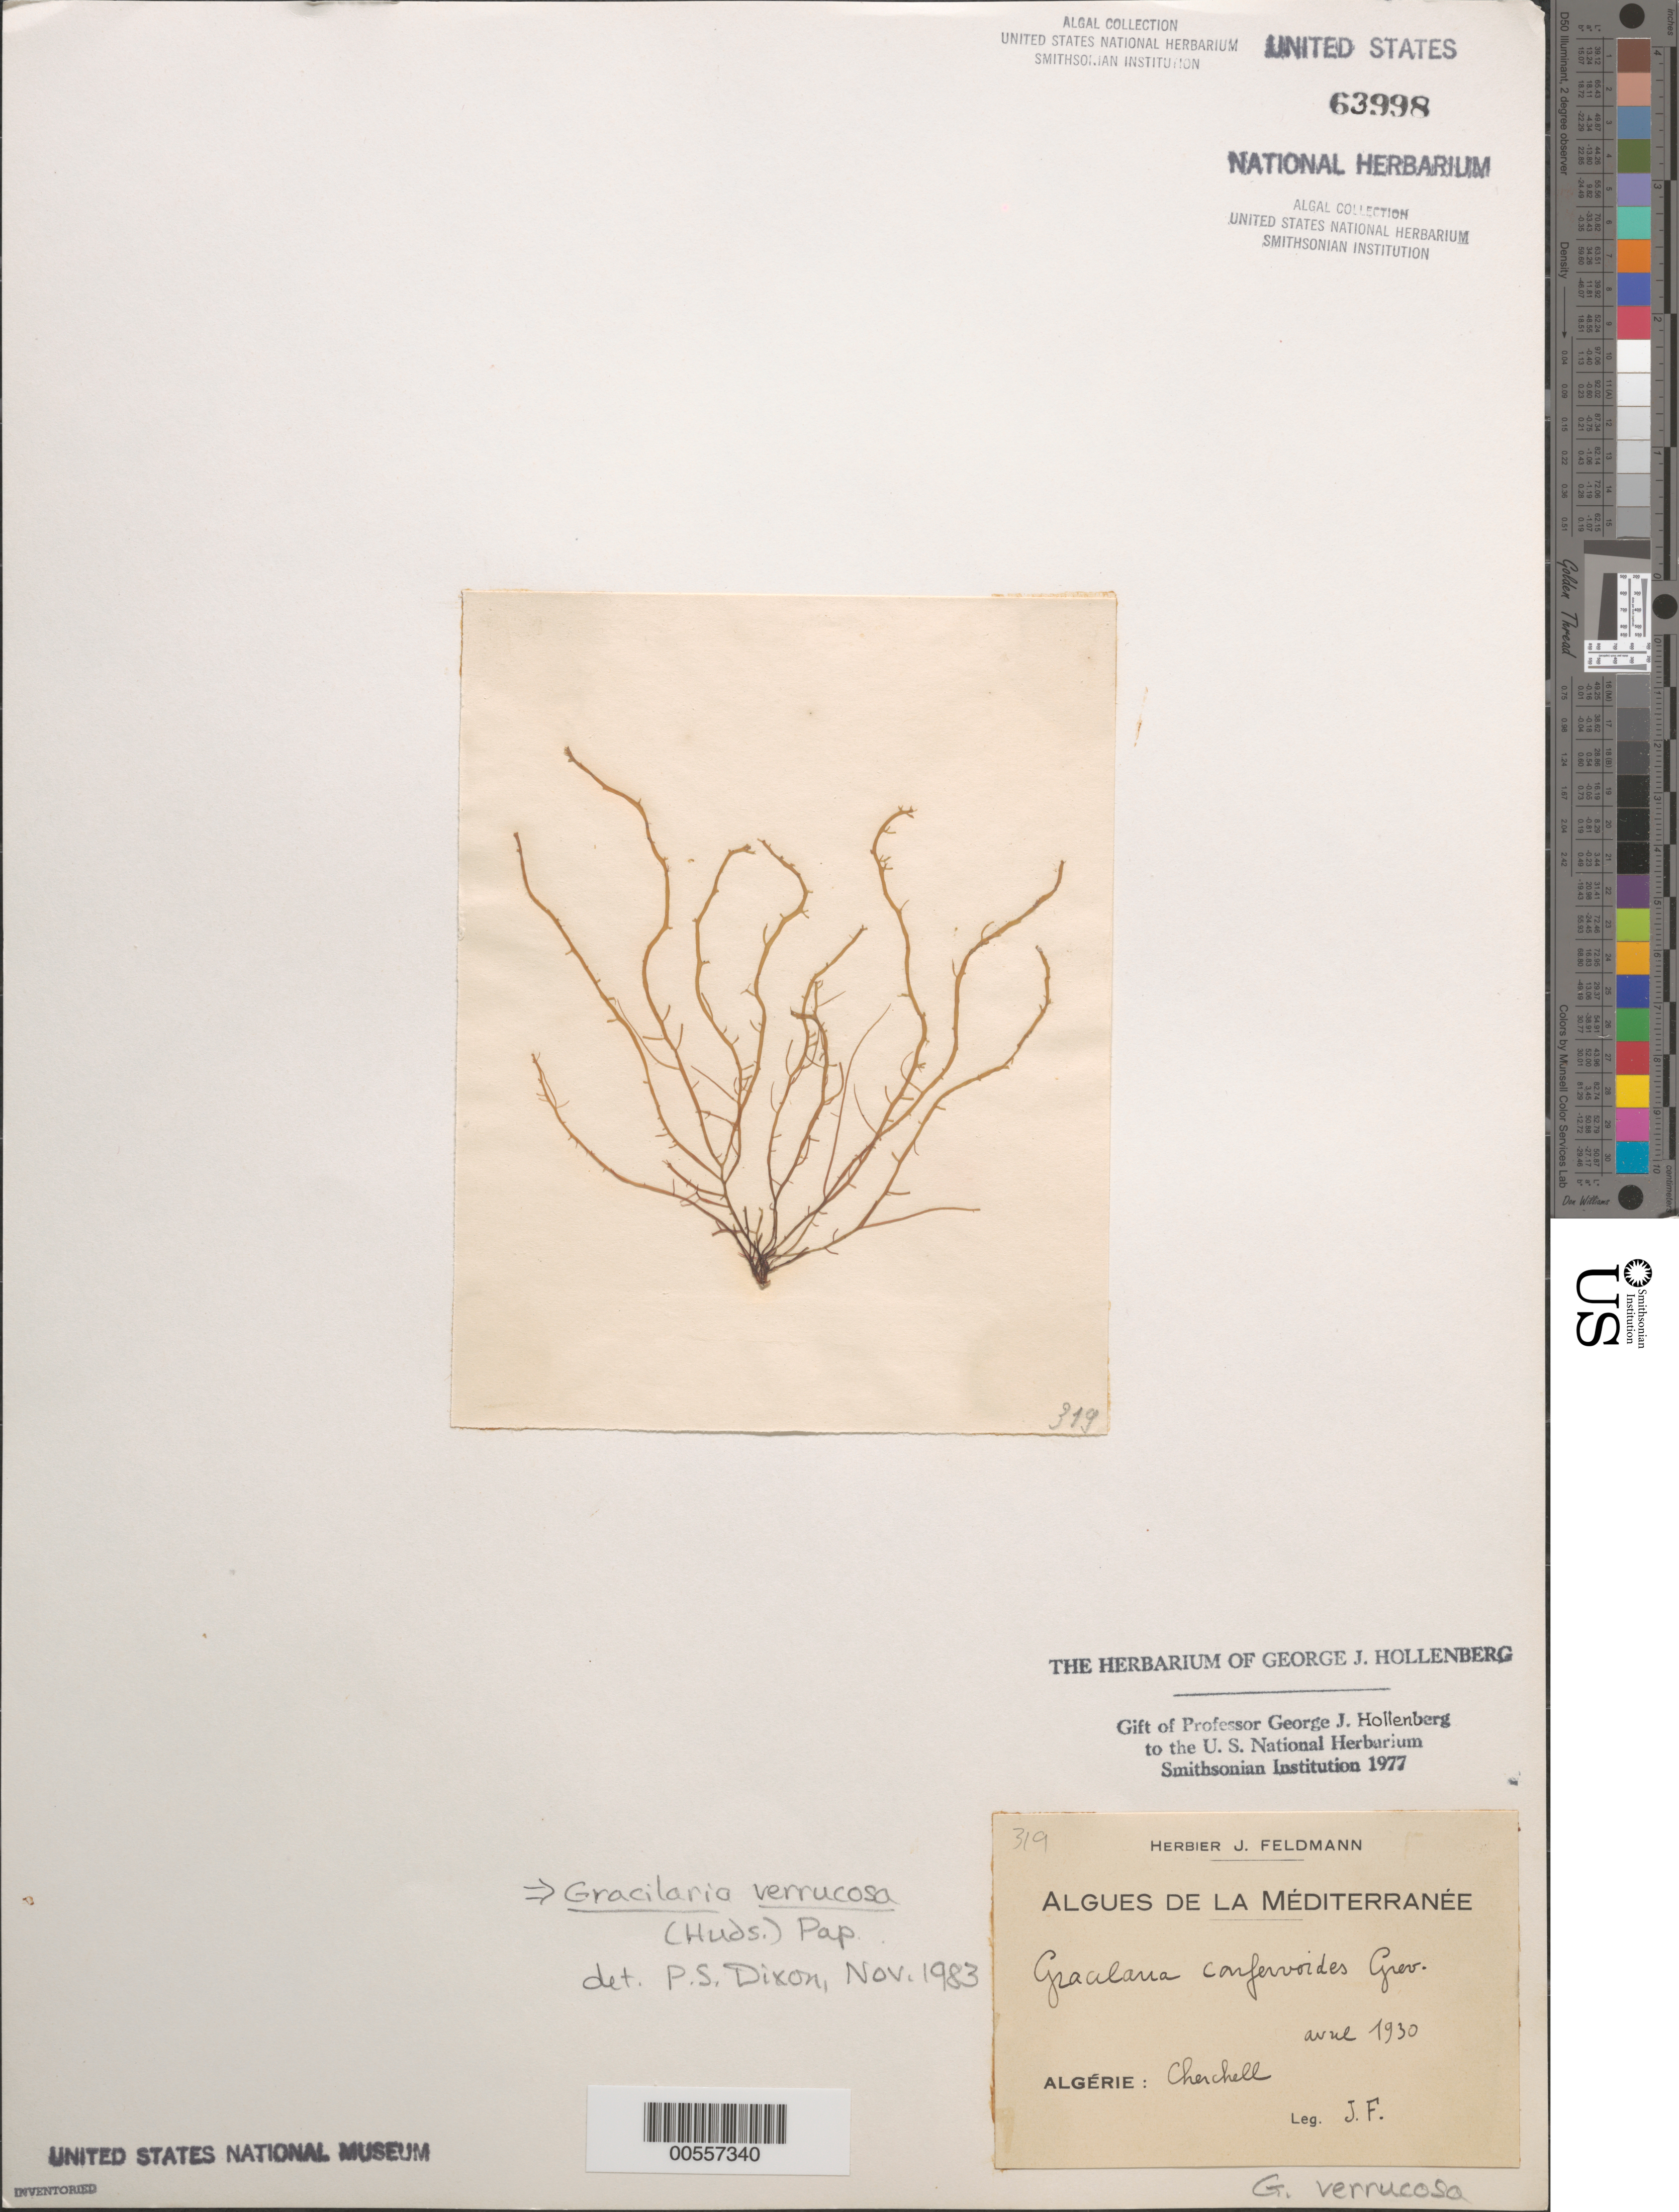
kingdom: Plantae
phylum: Rhodophyta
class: Florideophyceae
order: Gracilariales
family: Gracilariaceae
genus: Gracilariopsis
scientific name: Gracilariopsis longissima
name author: (S.G. Gmel.) Steentoft et al.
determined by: Algae name updating Project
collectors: J. Feldmann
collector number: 319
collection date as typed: Apr 1930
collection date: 1930-04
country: Algeria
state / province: Tipaza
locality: Cherchell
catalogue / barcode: US 63998